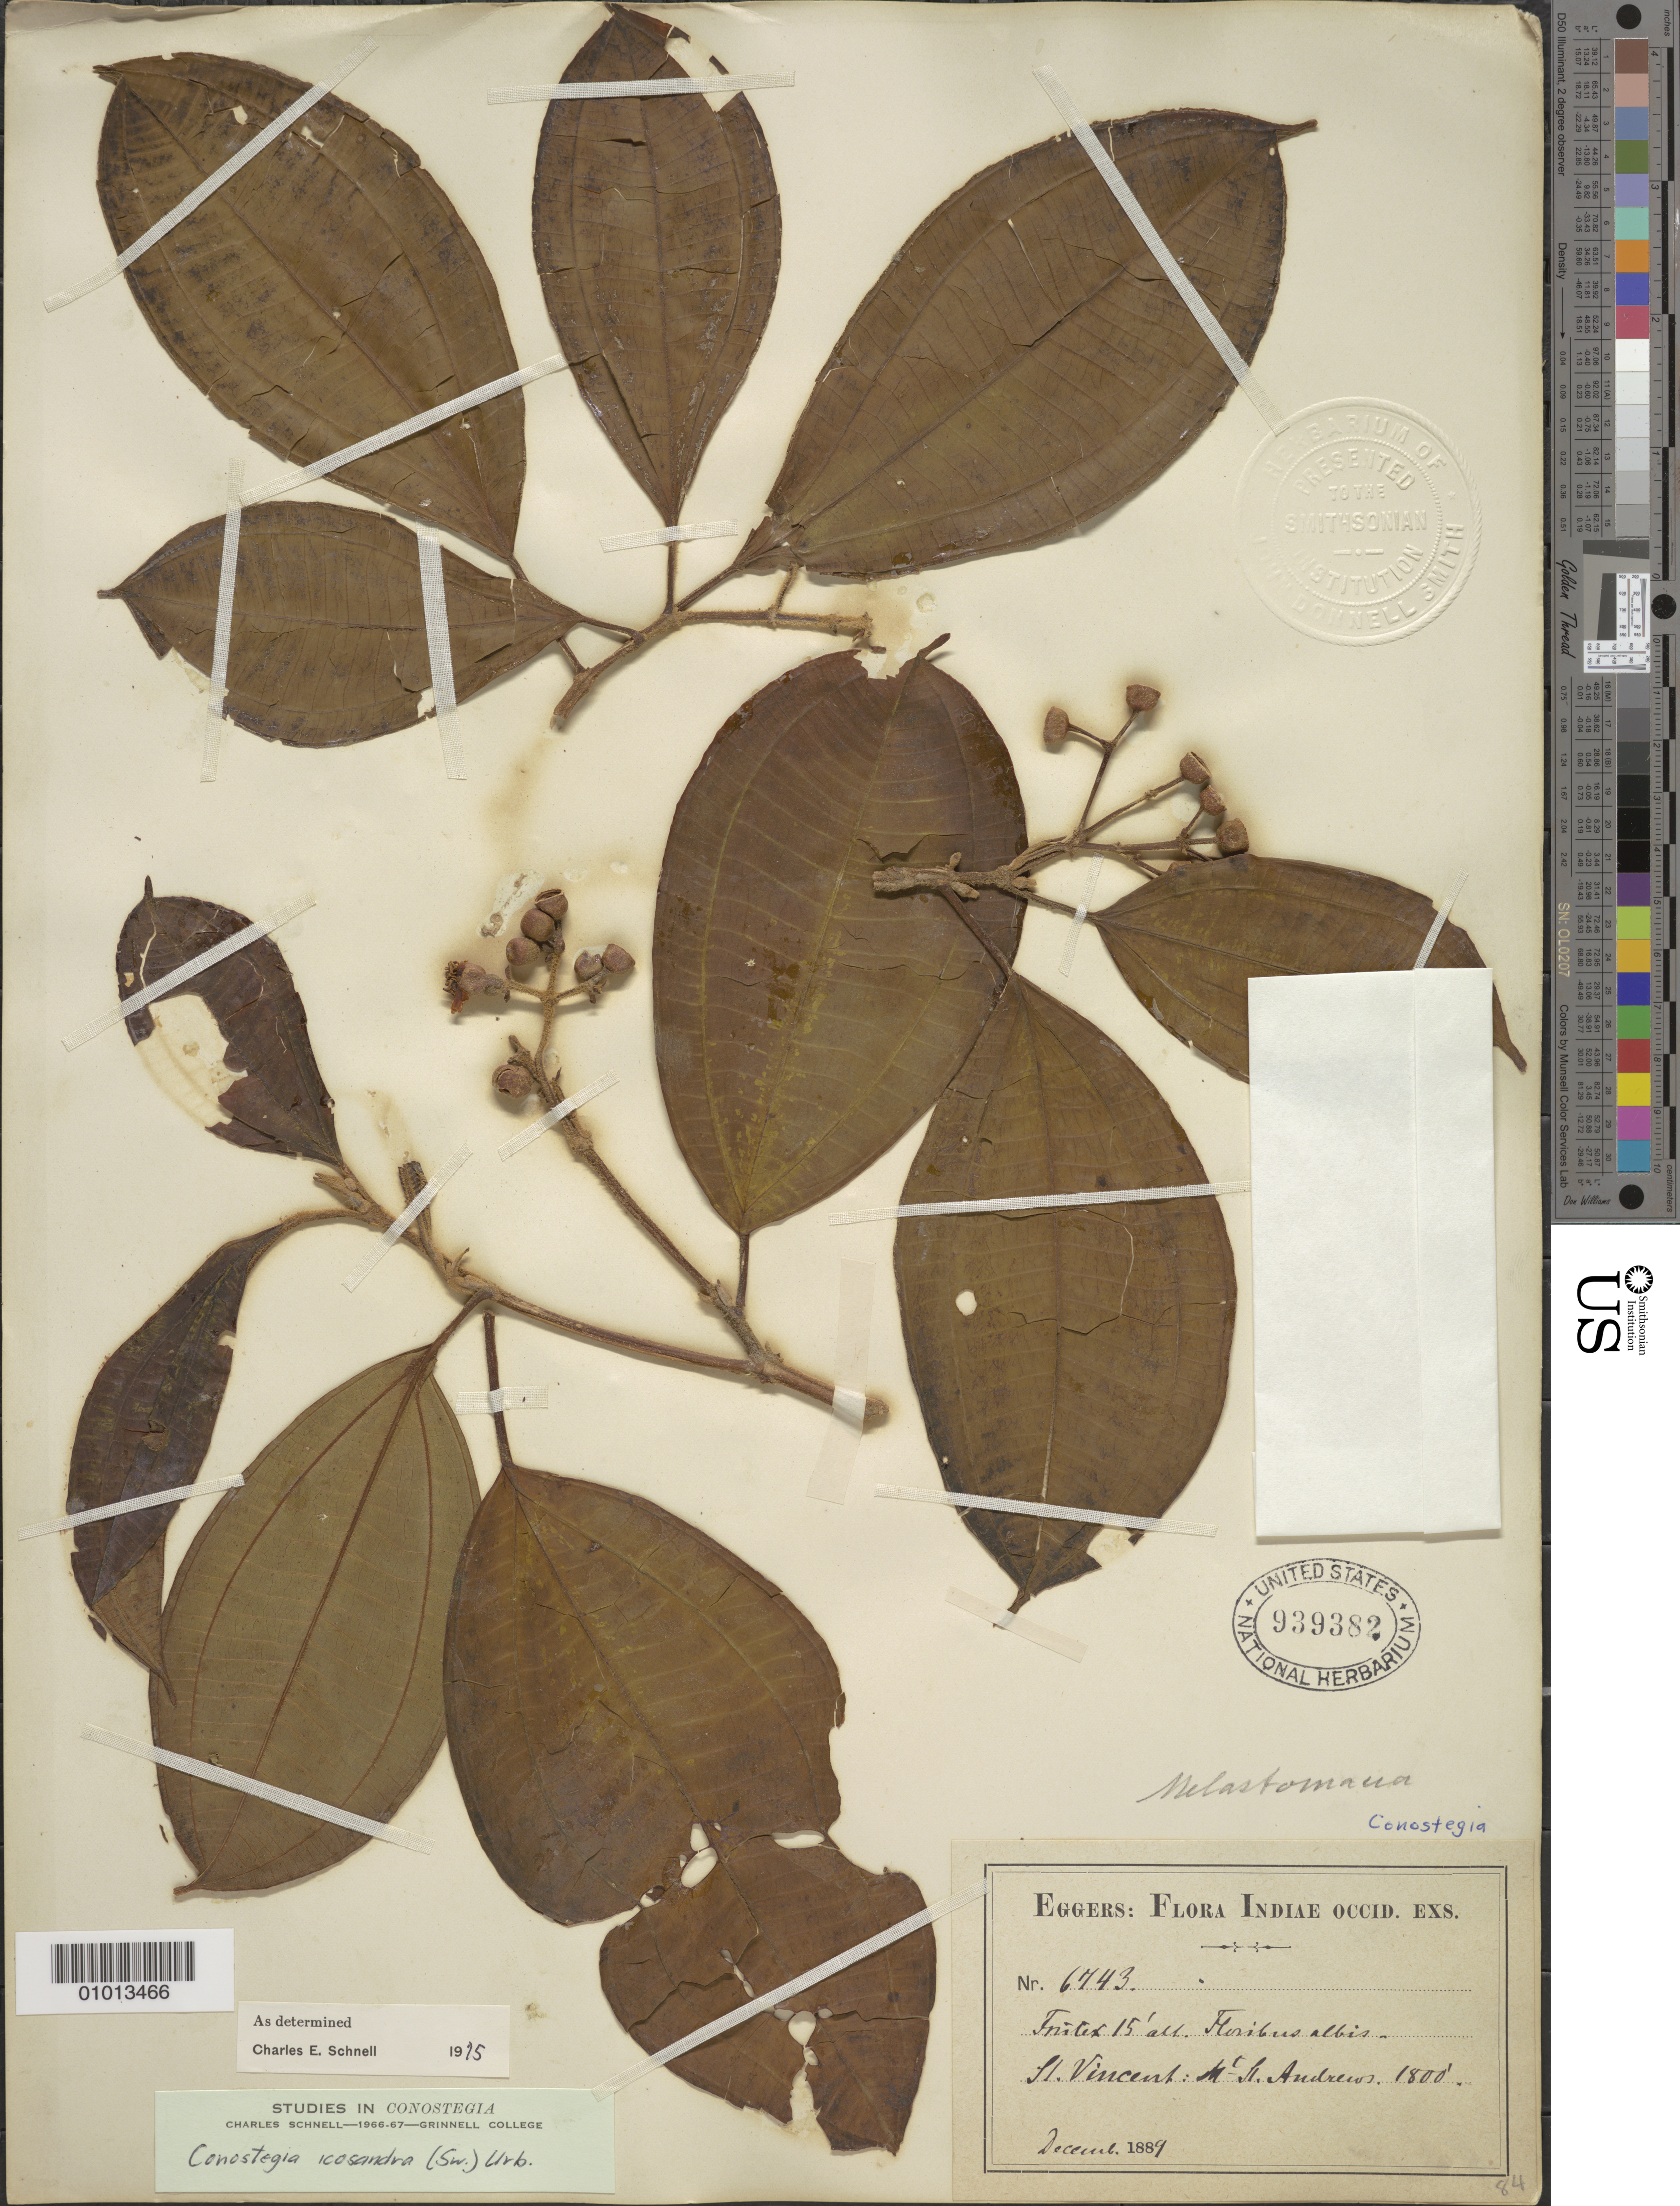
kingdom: Plantae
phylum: Tracheophyta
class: Magnoliopsida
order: Myrtales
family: Melastomataceae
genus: Conostegia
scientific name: Conostegia icosandra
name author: (Sw.) Urb.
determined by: Schnell, C. E.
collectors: H. F. A. von Eggers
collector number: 6743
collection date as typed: Dec 1889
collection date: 1889-12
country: St. Vincent - Grenadines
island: St. Vincent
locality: Mt. St. Andrews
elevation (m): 549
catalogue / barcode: US 939382